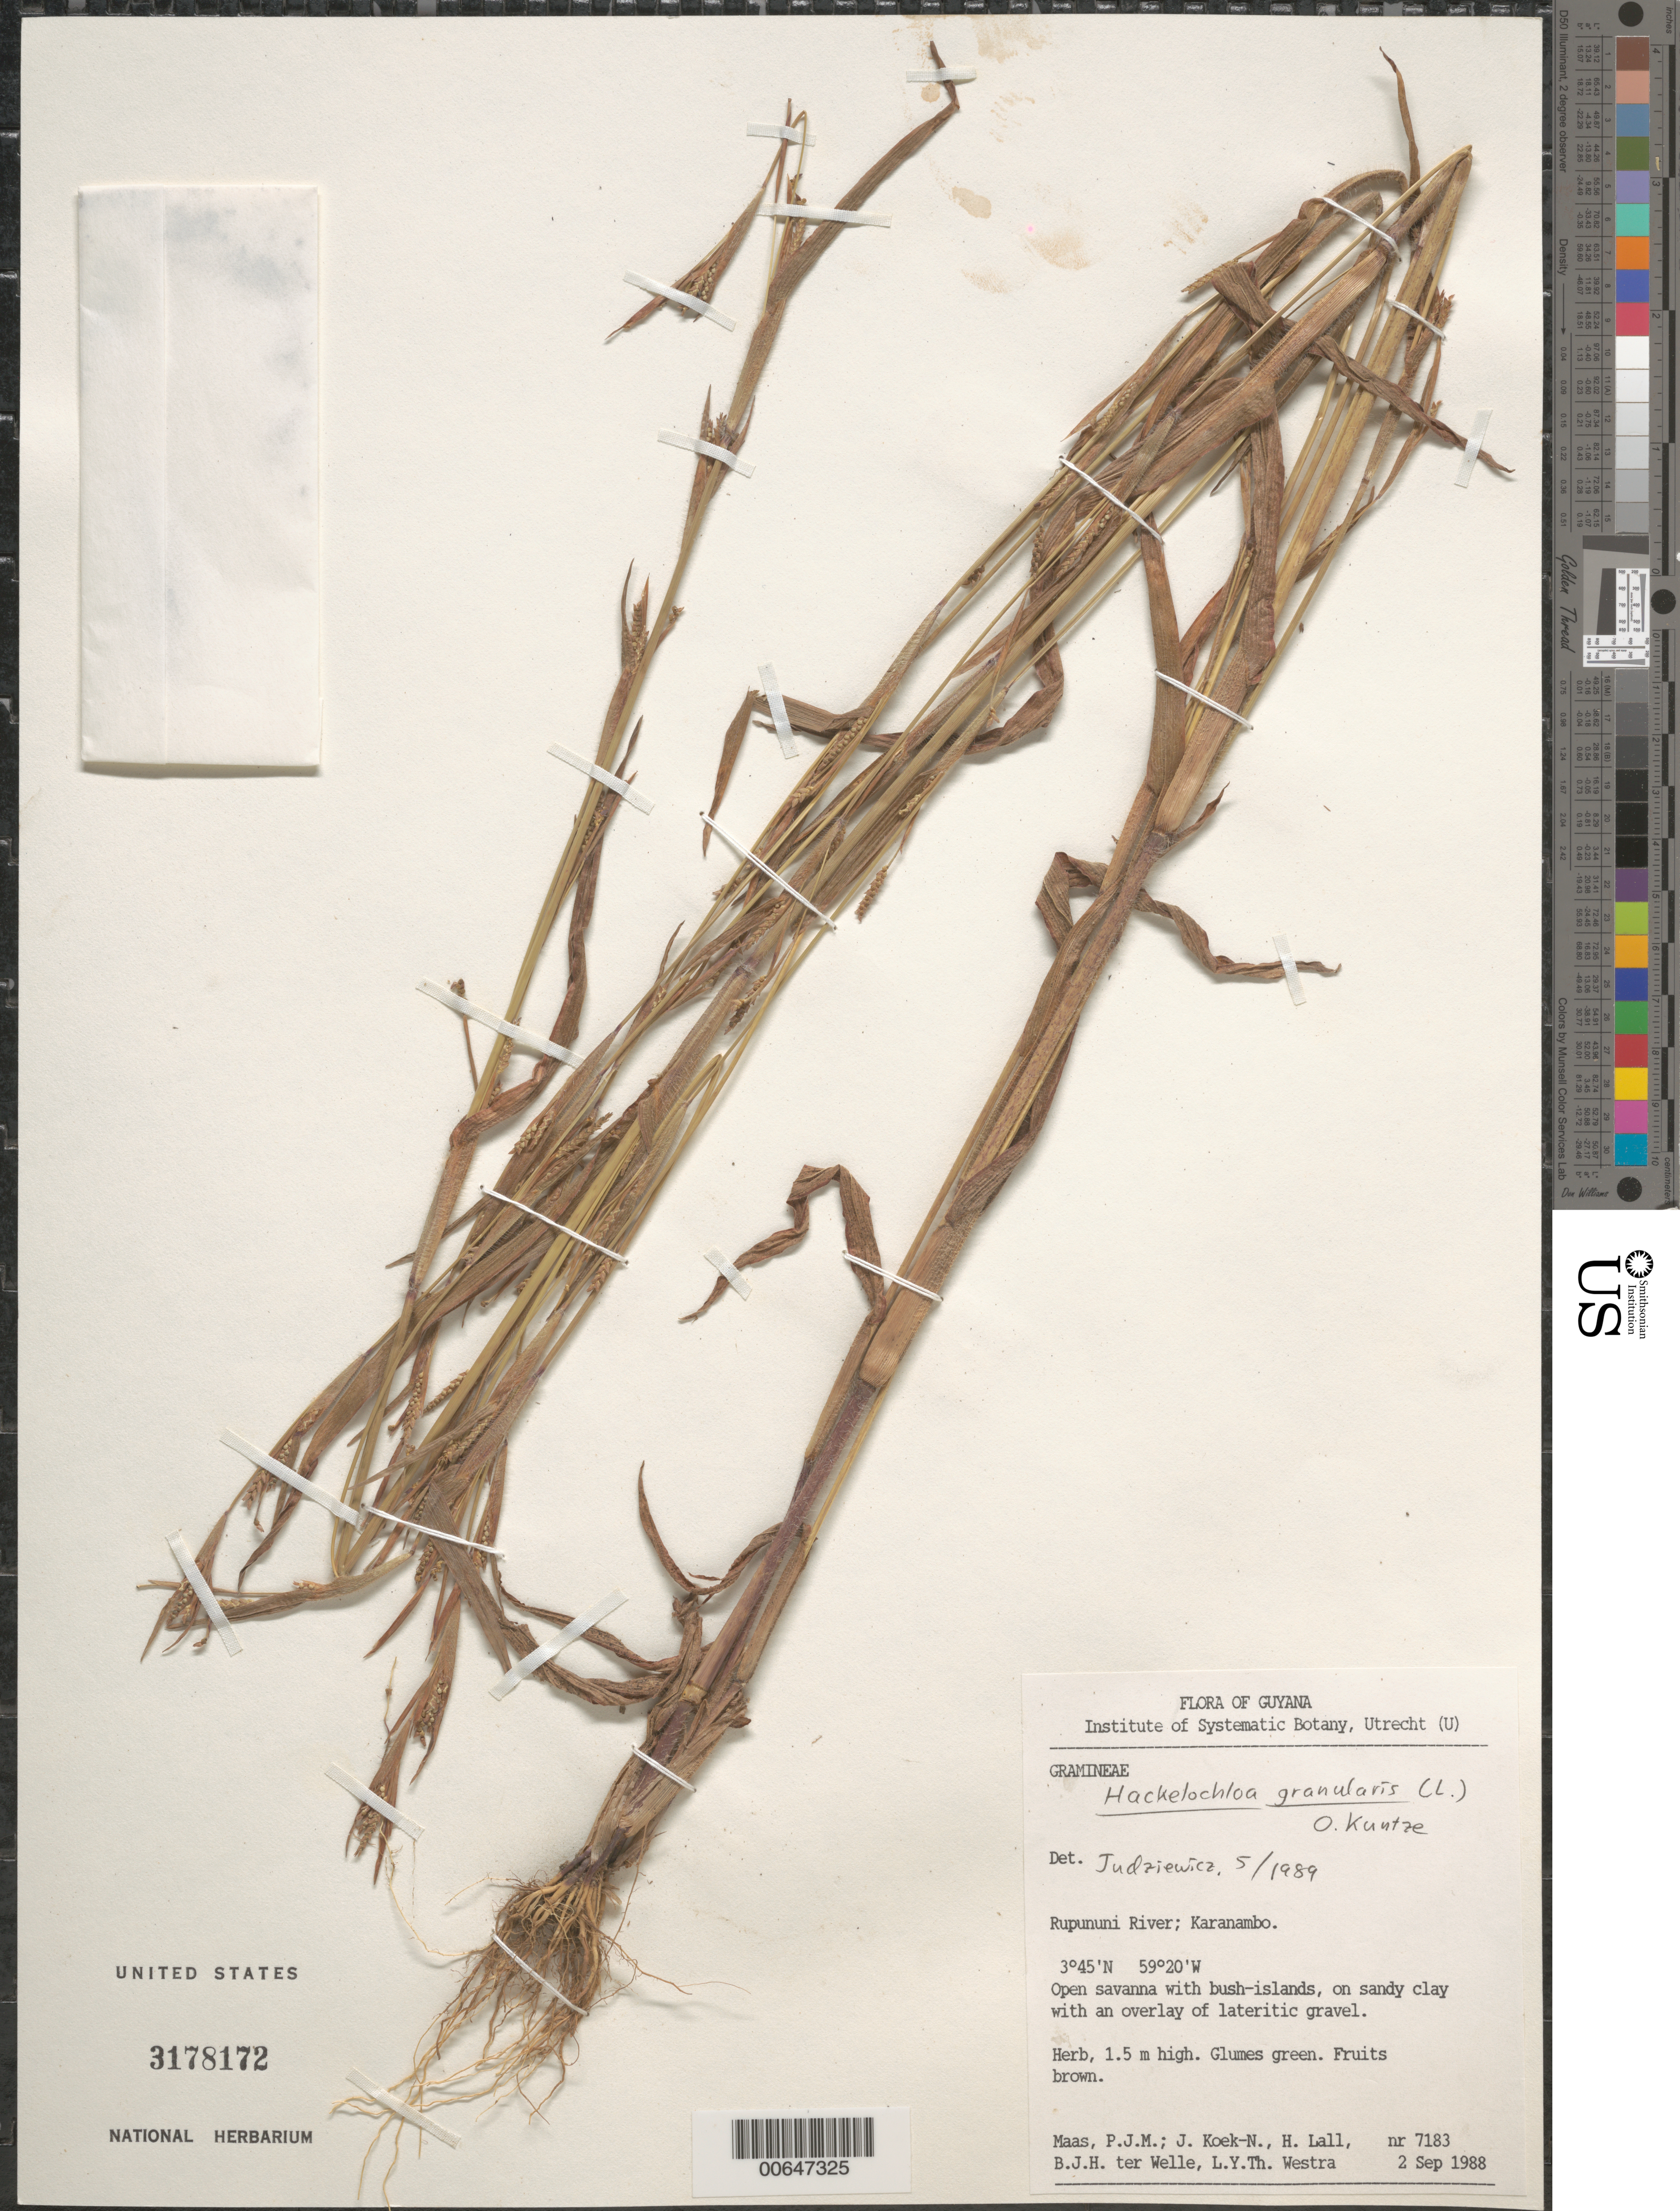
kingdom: Plantae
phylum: Tracheophyta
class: Liliopsida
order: Poales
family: Poaceae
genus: Hackelochloa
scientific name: Hackelochloa granularis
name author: (L.) Kuntze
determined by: Judziewicz, E. J.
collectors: P. Maas, J. Koek-Noorman, H. Lall, B. Welle & L. Y. T. Westra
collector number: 7183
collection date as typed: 2-Sep-88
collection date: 1988-09-02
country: Guyana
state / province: U. Takutu-U. Essequibo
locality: Karanambo, Rupununi River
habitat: Open savanna with bush-islands, on sandy clay with an overlay of lateritic gravel.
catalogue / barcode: US 3178172